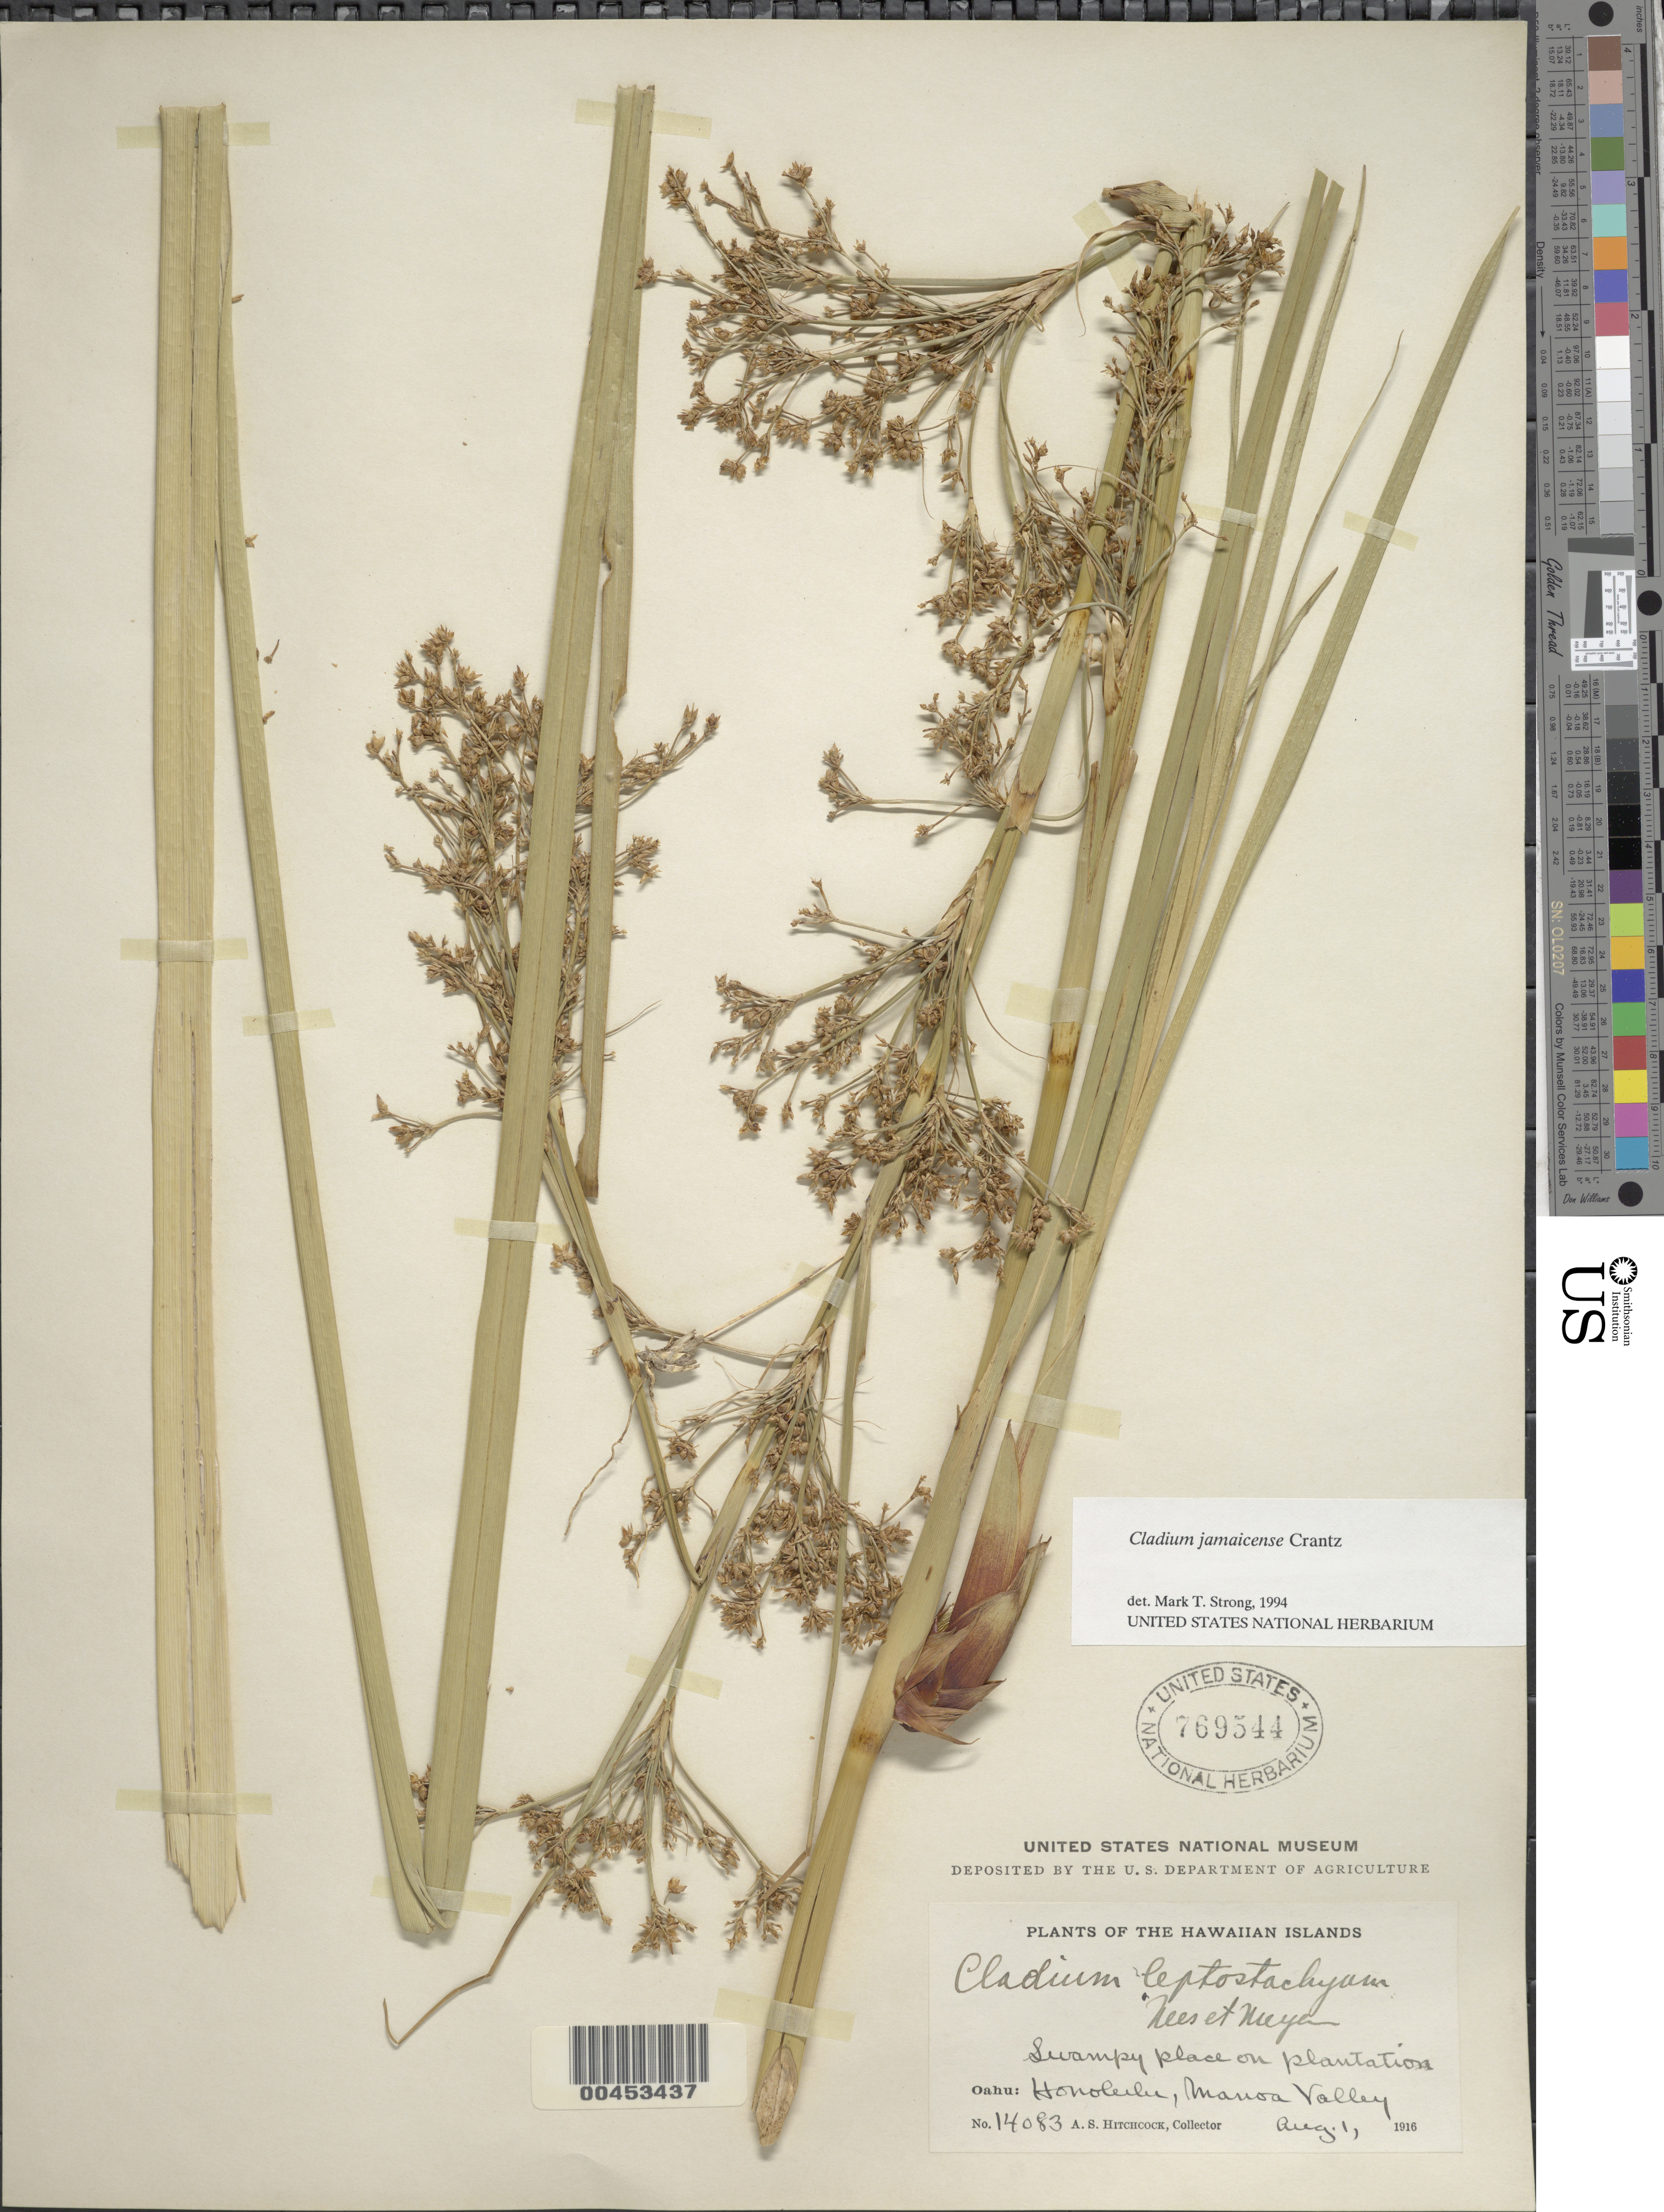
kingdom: Plantae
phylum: Tracheophyta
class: Liliopsida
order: Poales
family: Cyperaceae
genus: Cladium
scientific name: Cladium jamaicense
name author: Crantz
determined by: Strong, M. T., (US), Smithsonian Institution - National Museum of Natural History (UNITED STATES)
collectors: A. S. Hitchcock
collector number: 14083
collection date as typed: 1 Aug 1916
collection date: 1916-08-01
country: United States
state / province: Hawaii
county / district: Honolulu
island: Oahu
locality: Honolulu, Manoa Valley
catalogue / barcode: US 769544